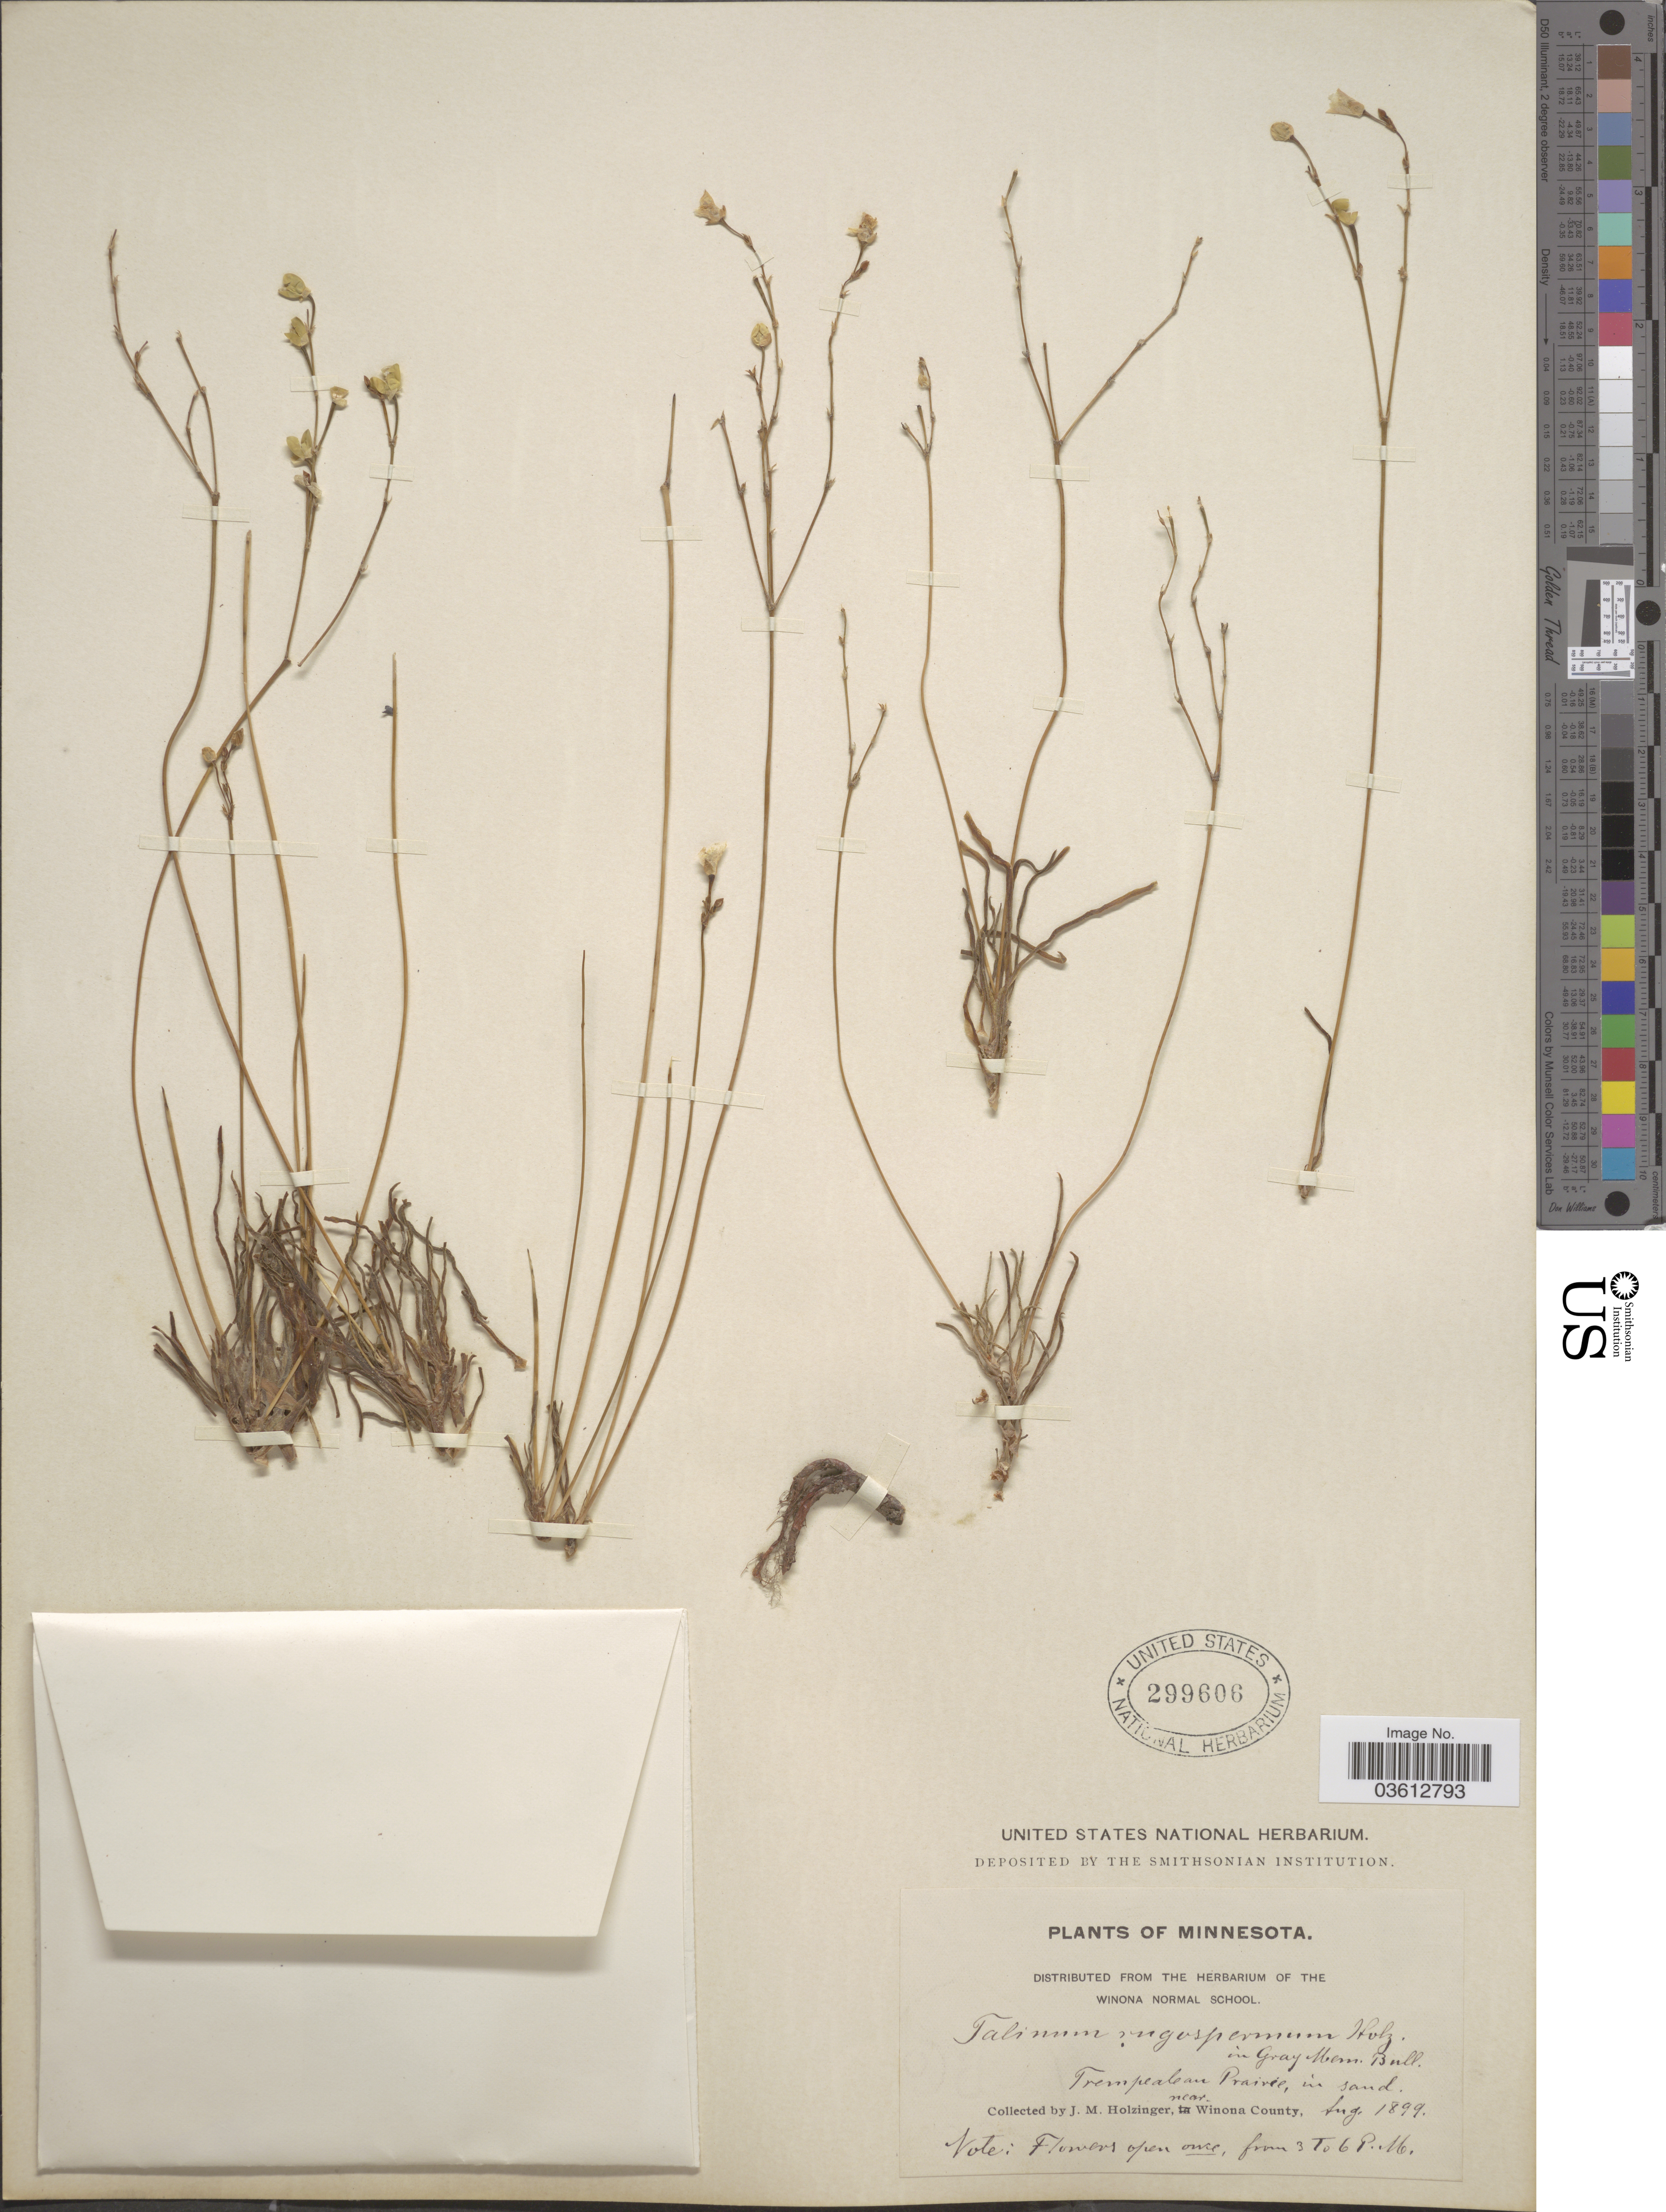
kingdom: Plantae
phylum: Tracheophyta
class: Magnoliopsida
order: Caryophyllales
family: Talinaceae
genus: Talinum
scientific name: Talinum rugospermum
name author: Holz.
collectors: J. M. Holzinger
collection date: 1899-08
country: United States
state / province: Minnesota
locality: Near Winona County.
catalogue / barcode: US 299606